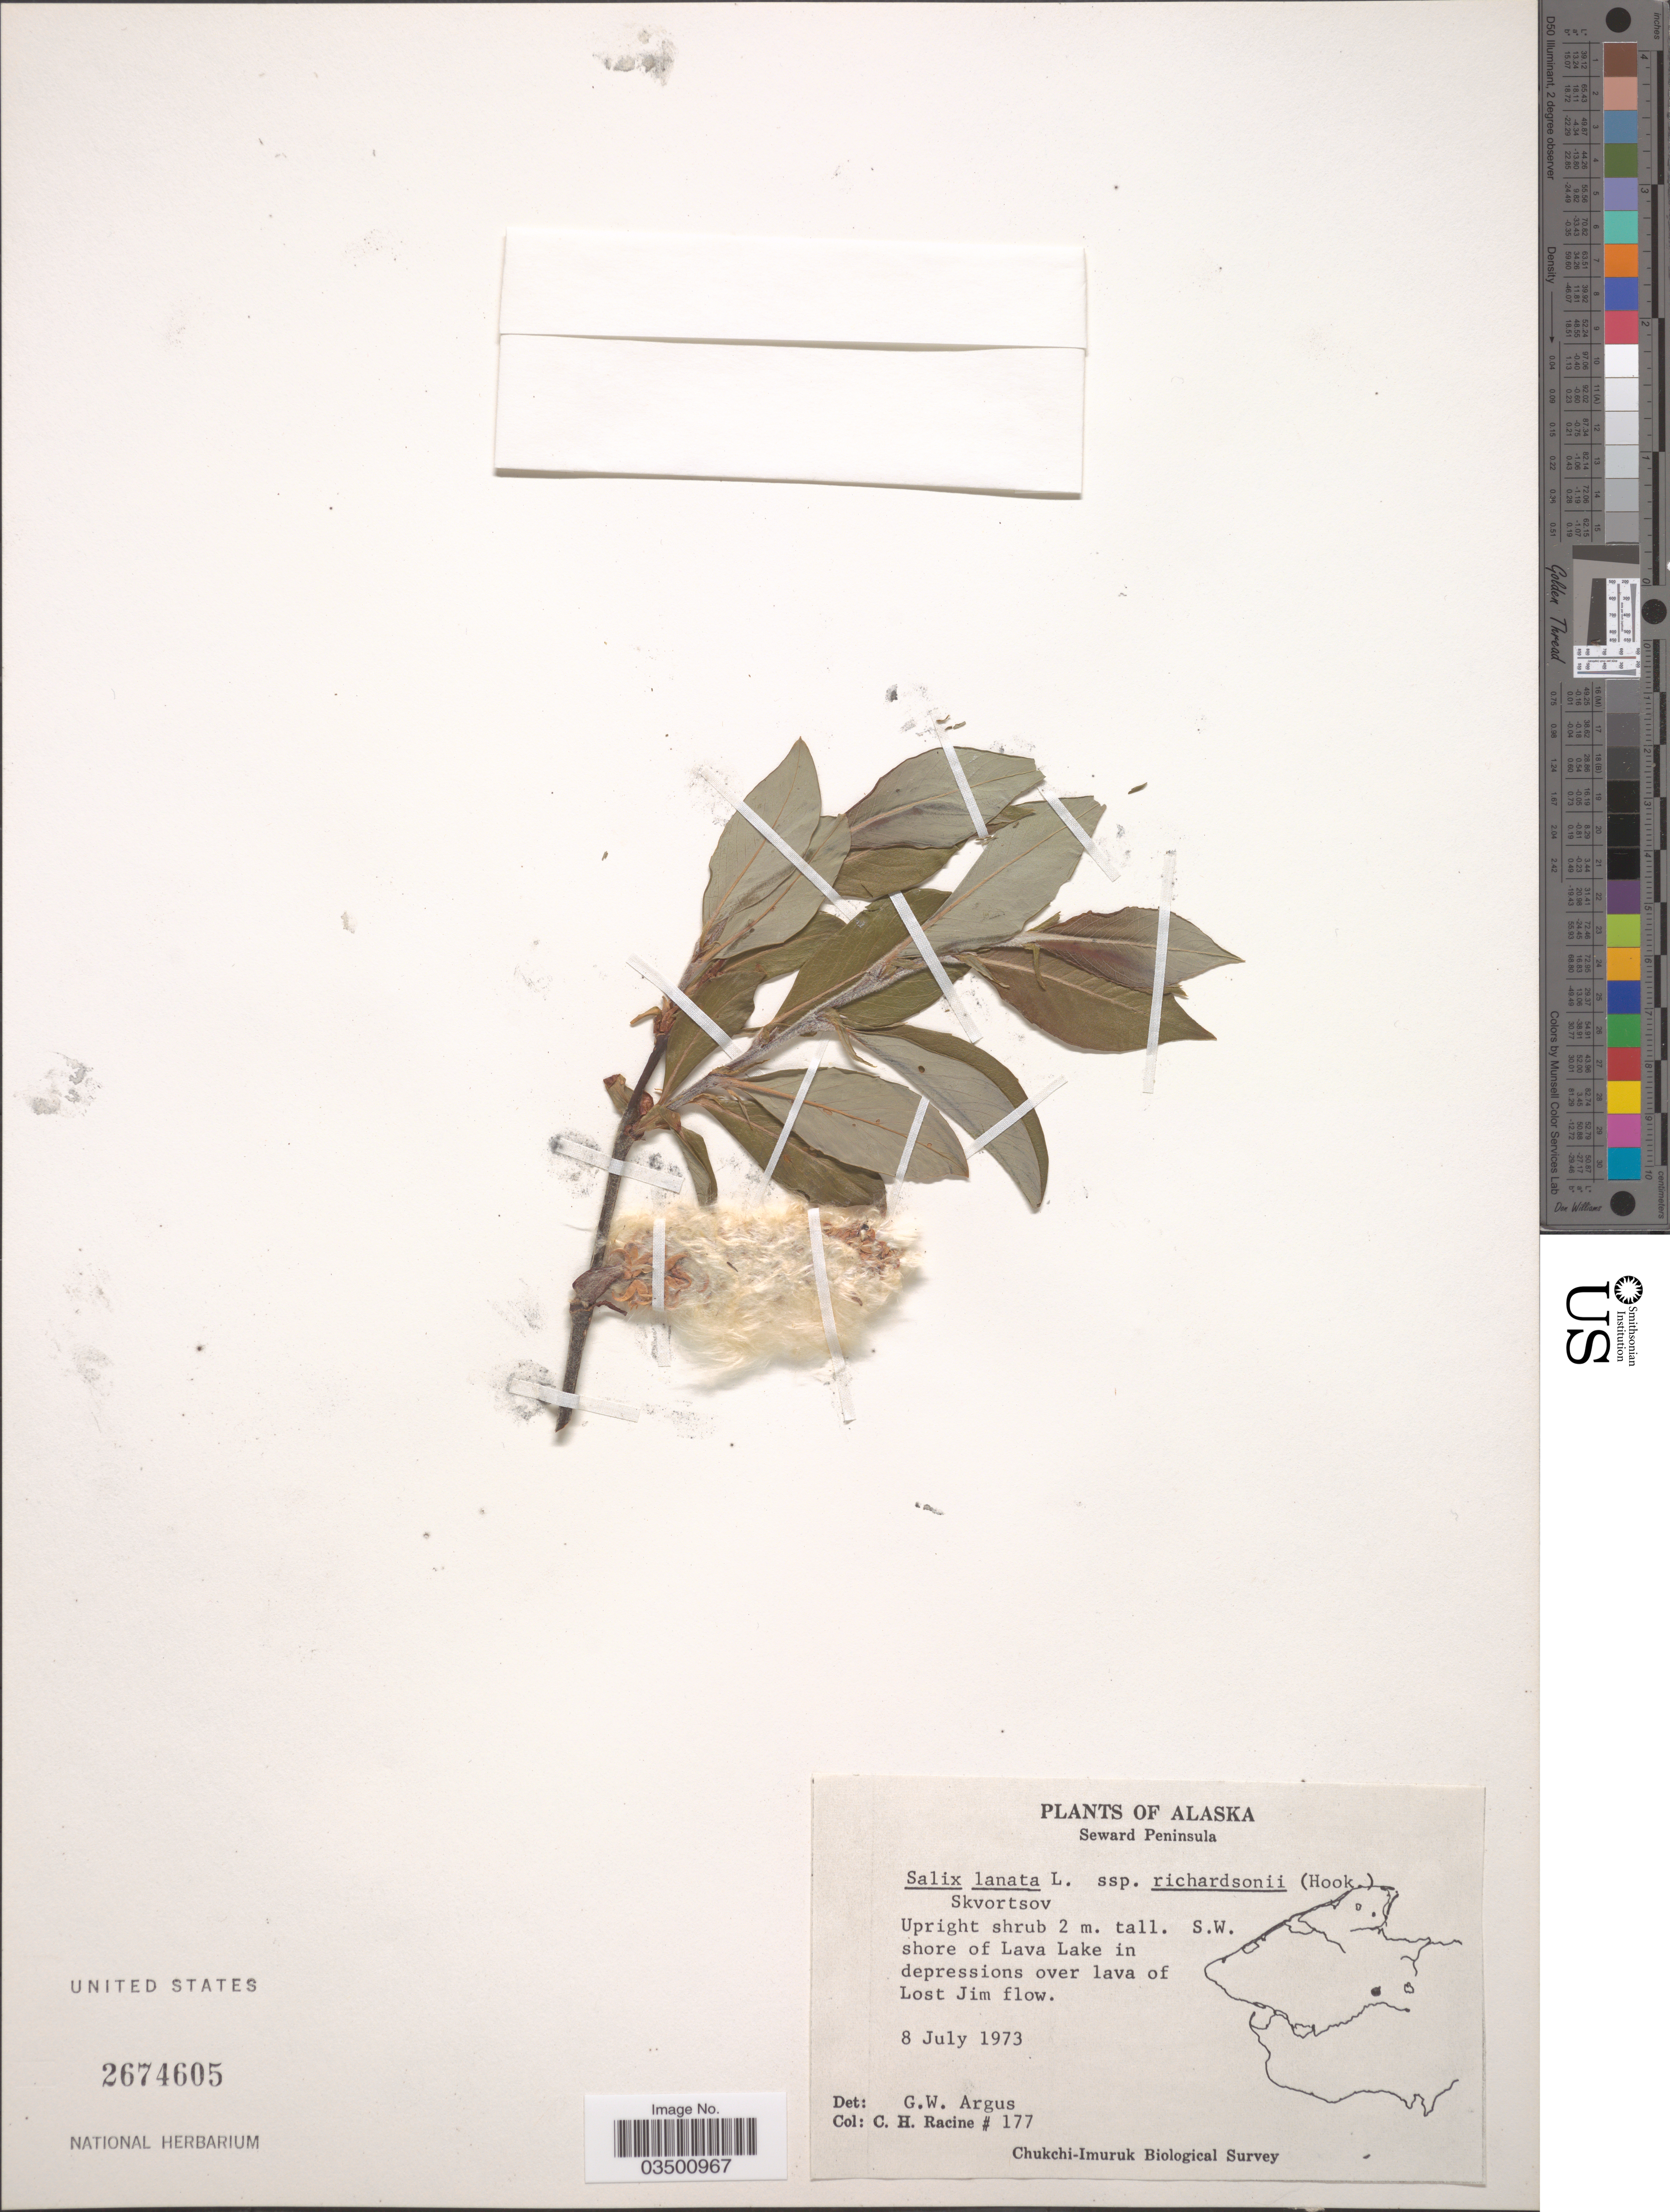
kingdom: Plantae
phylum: Tracheophyta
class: Magnoliopsida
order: Malpighiales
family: Salicaceae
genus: Salix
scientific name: Salix lanata subsp. richardsonii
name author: (Hook.) A.K. Skvortsov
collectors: C. Racine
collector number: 177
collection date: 1973-07-08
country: United States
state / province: Alaska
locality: Seward Peninsula. S. W. shore of Lava Lake in depressions over lava of Lost Jim flow.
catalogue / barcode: US 2674605